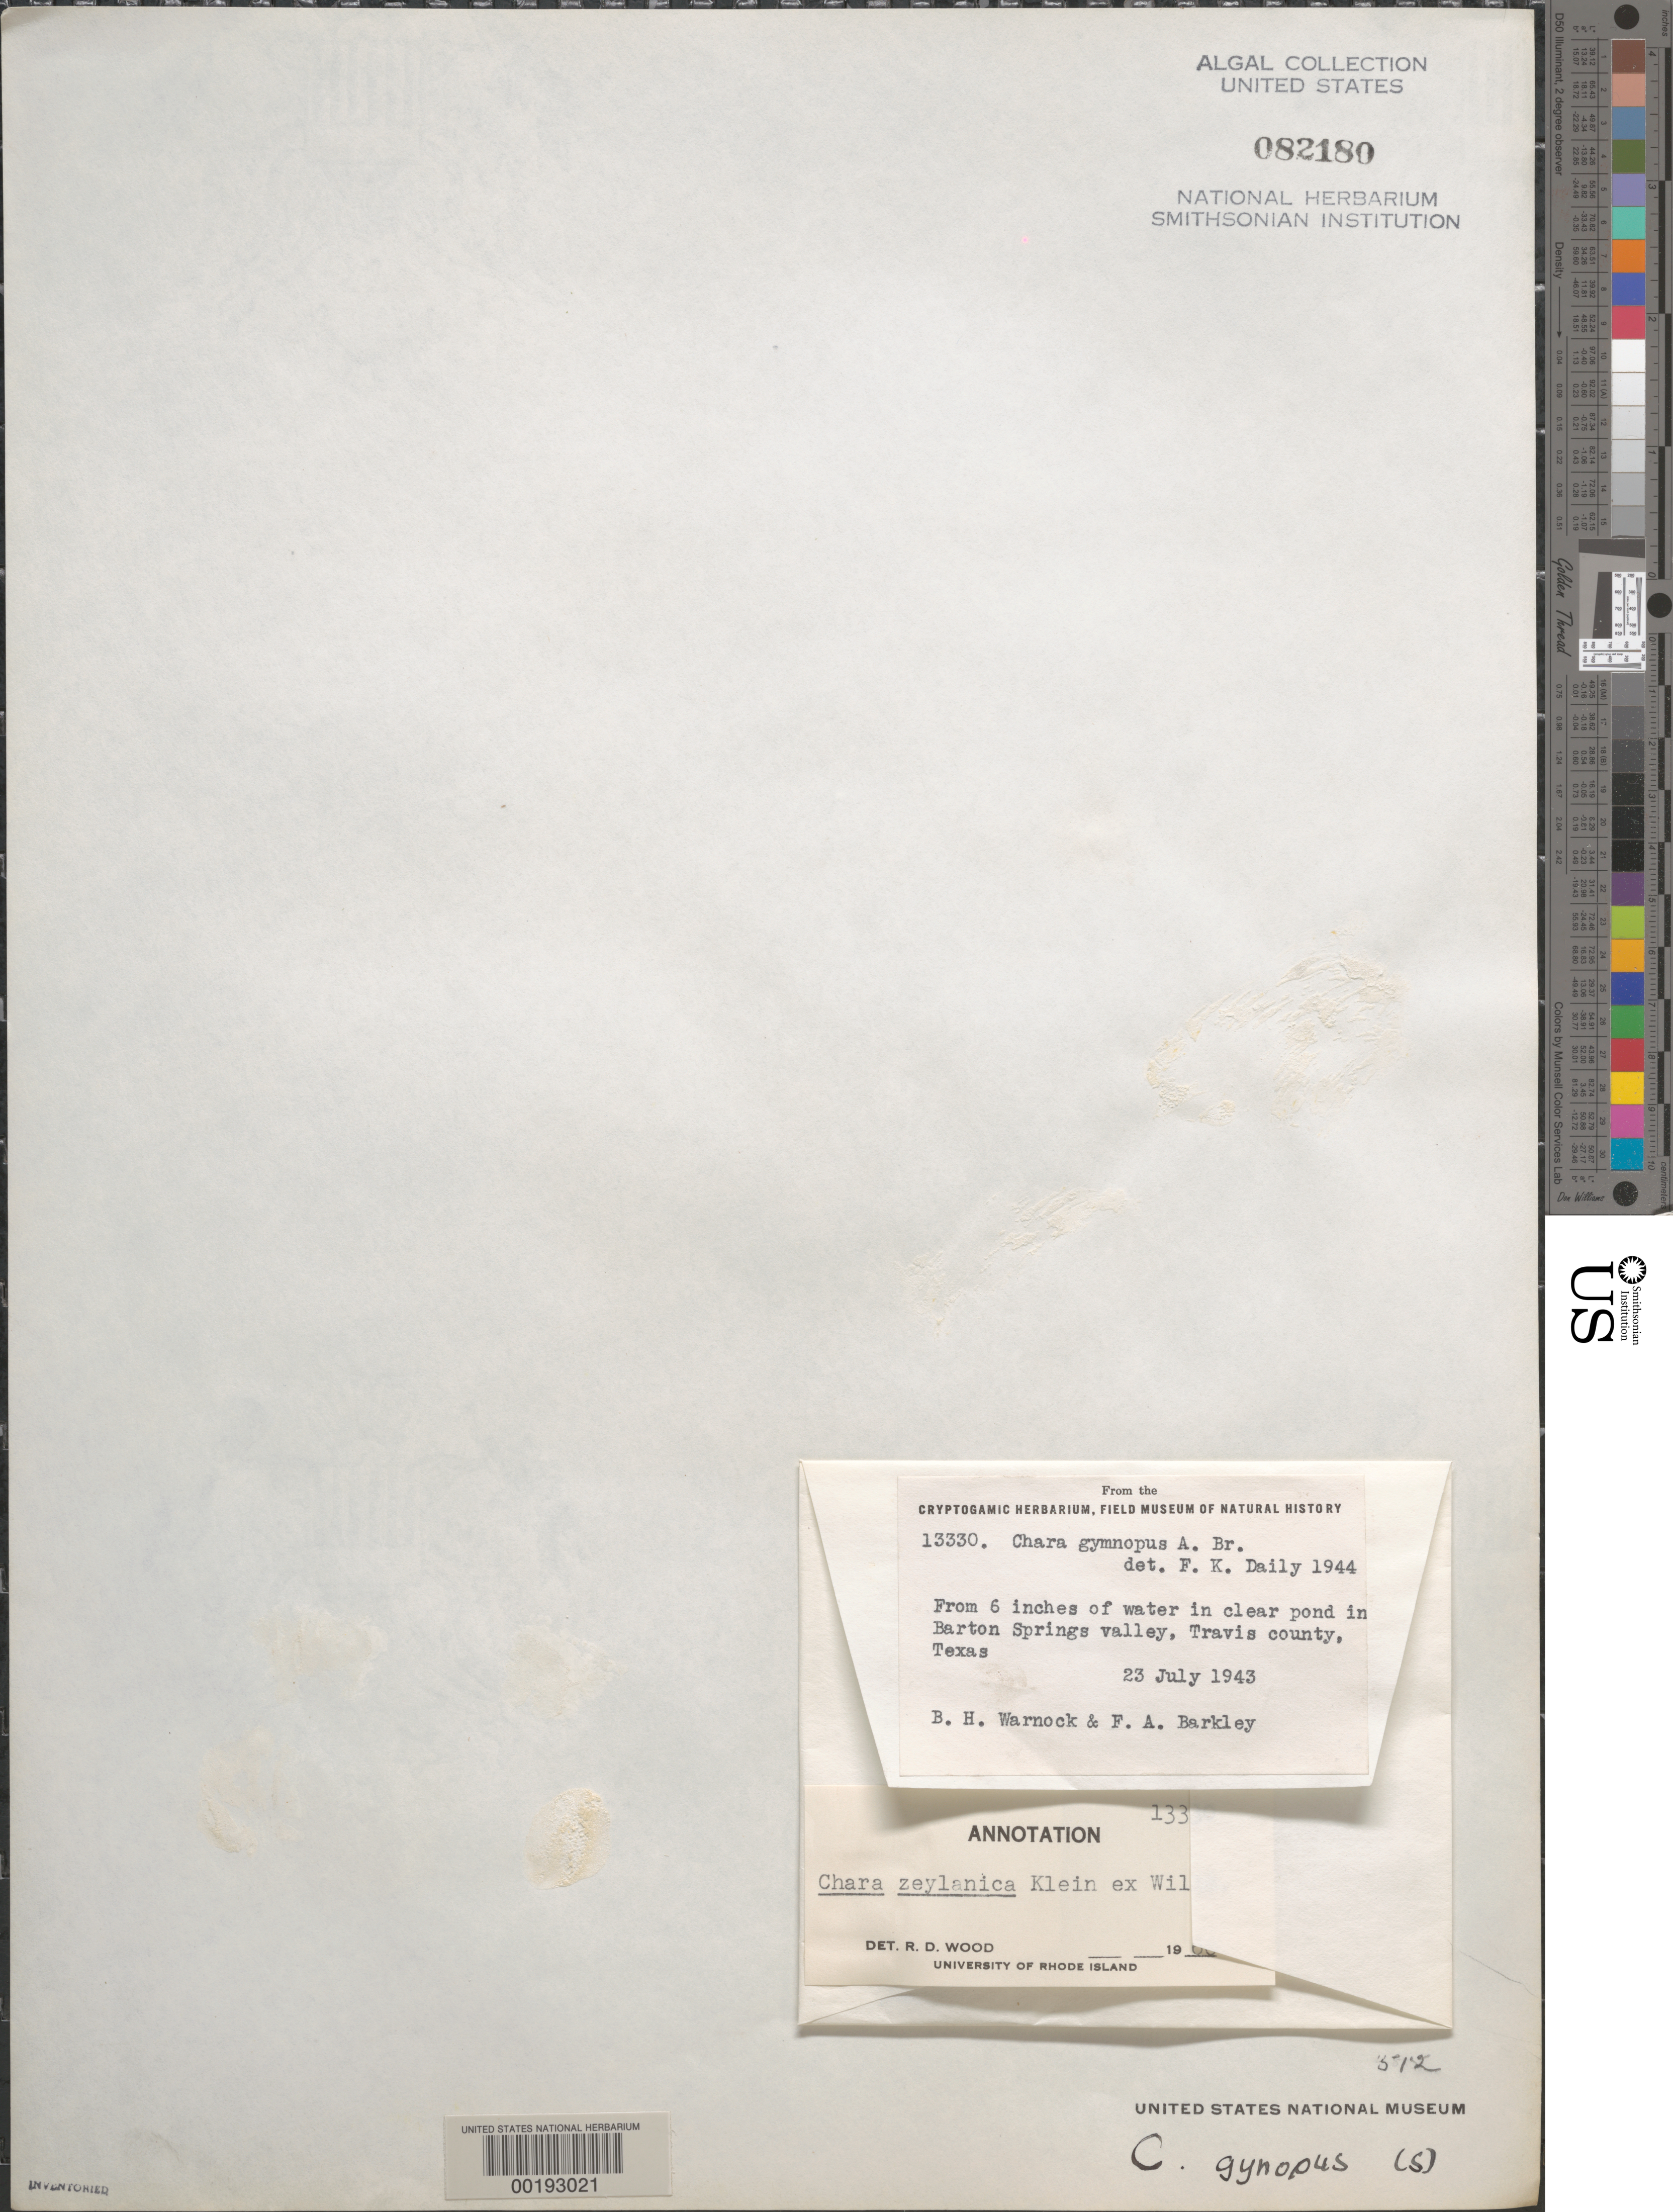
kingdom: Plantae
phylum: Charophyta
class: Charophyceae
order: Charales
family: Characeae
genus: Chara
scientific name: Chara zeylanica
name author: J.G. Klein ex Willd.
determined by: Wood, R. D.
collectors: B. H. Warnock & F. A. Barkley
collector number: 13330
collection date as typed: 23 Jul 1943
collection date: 1943-07-23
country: United States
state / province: Texas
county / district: Travis County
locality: Barton Springs Valley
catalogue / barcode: US 82180